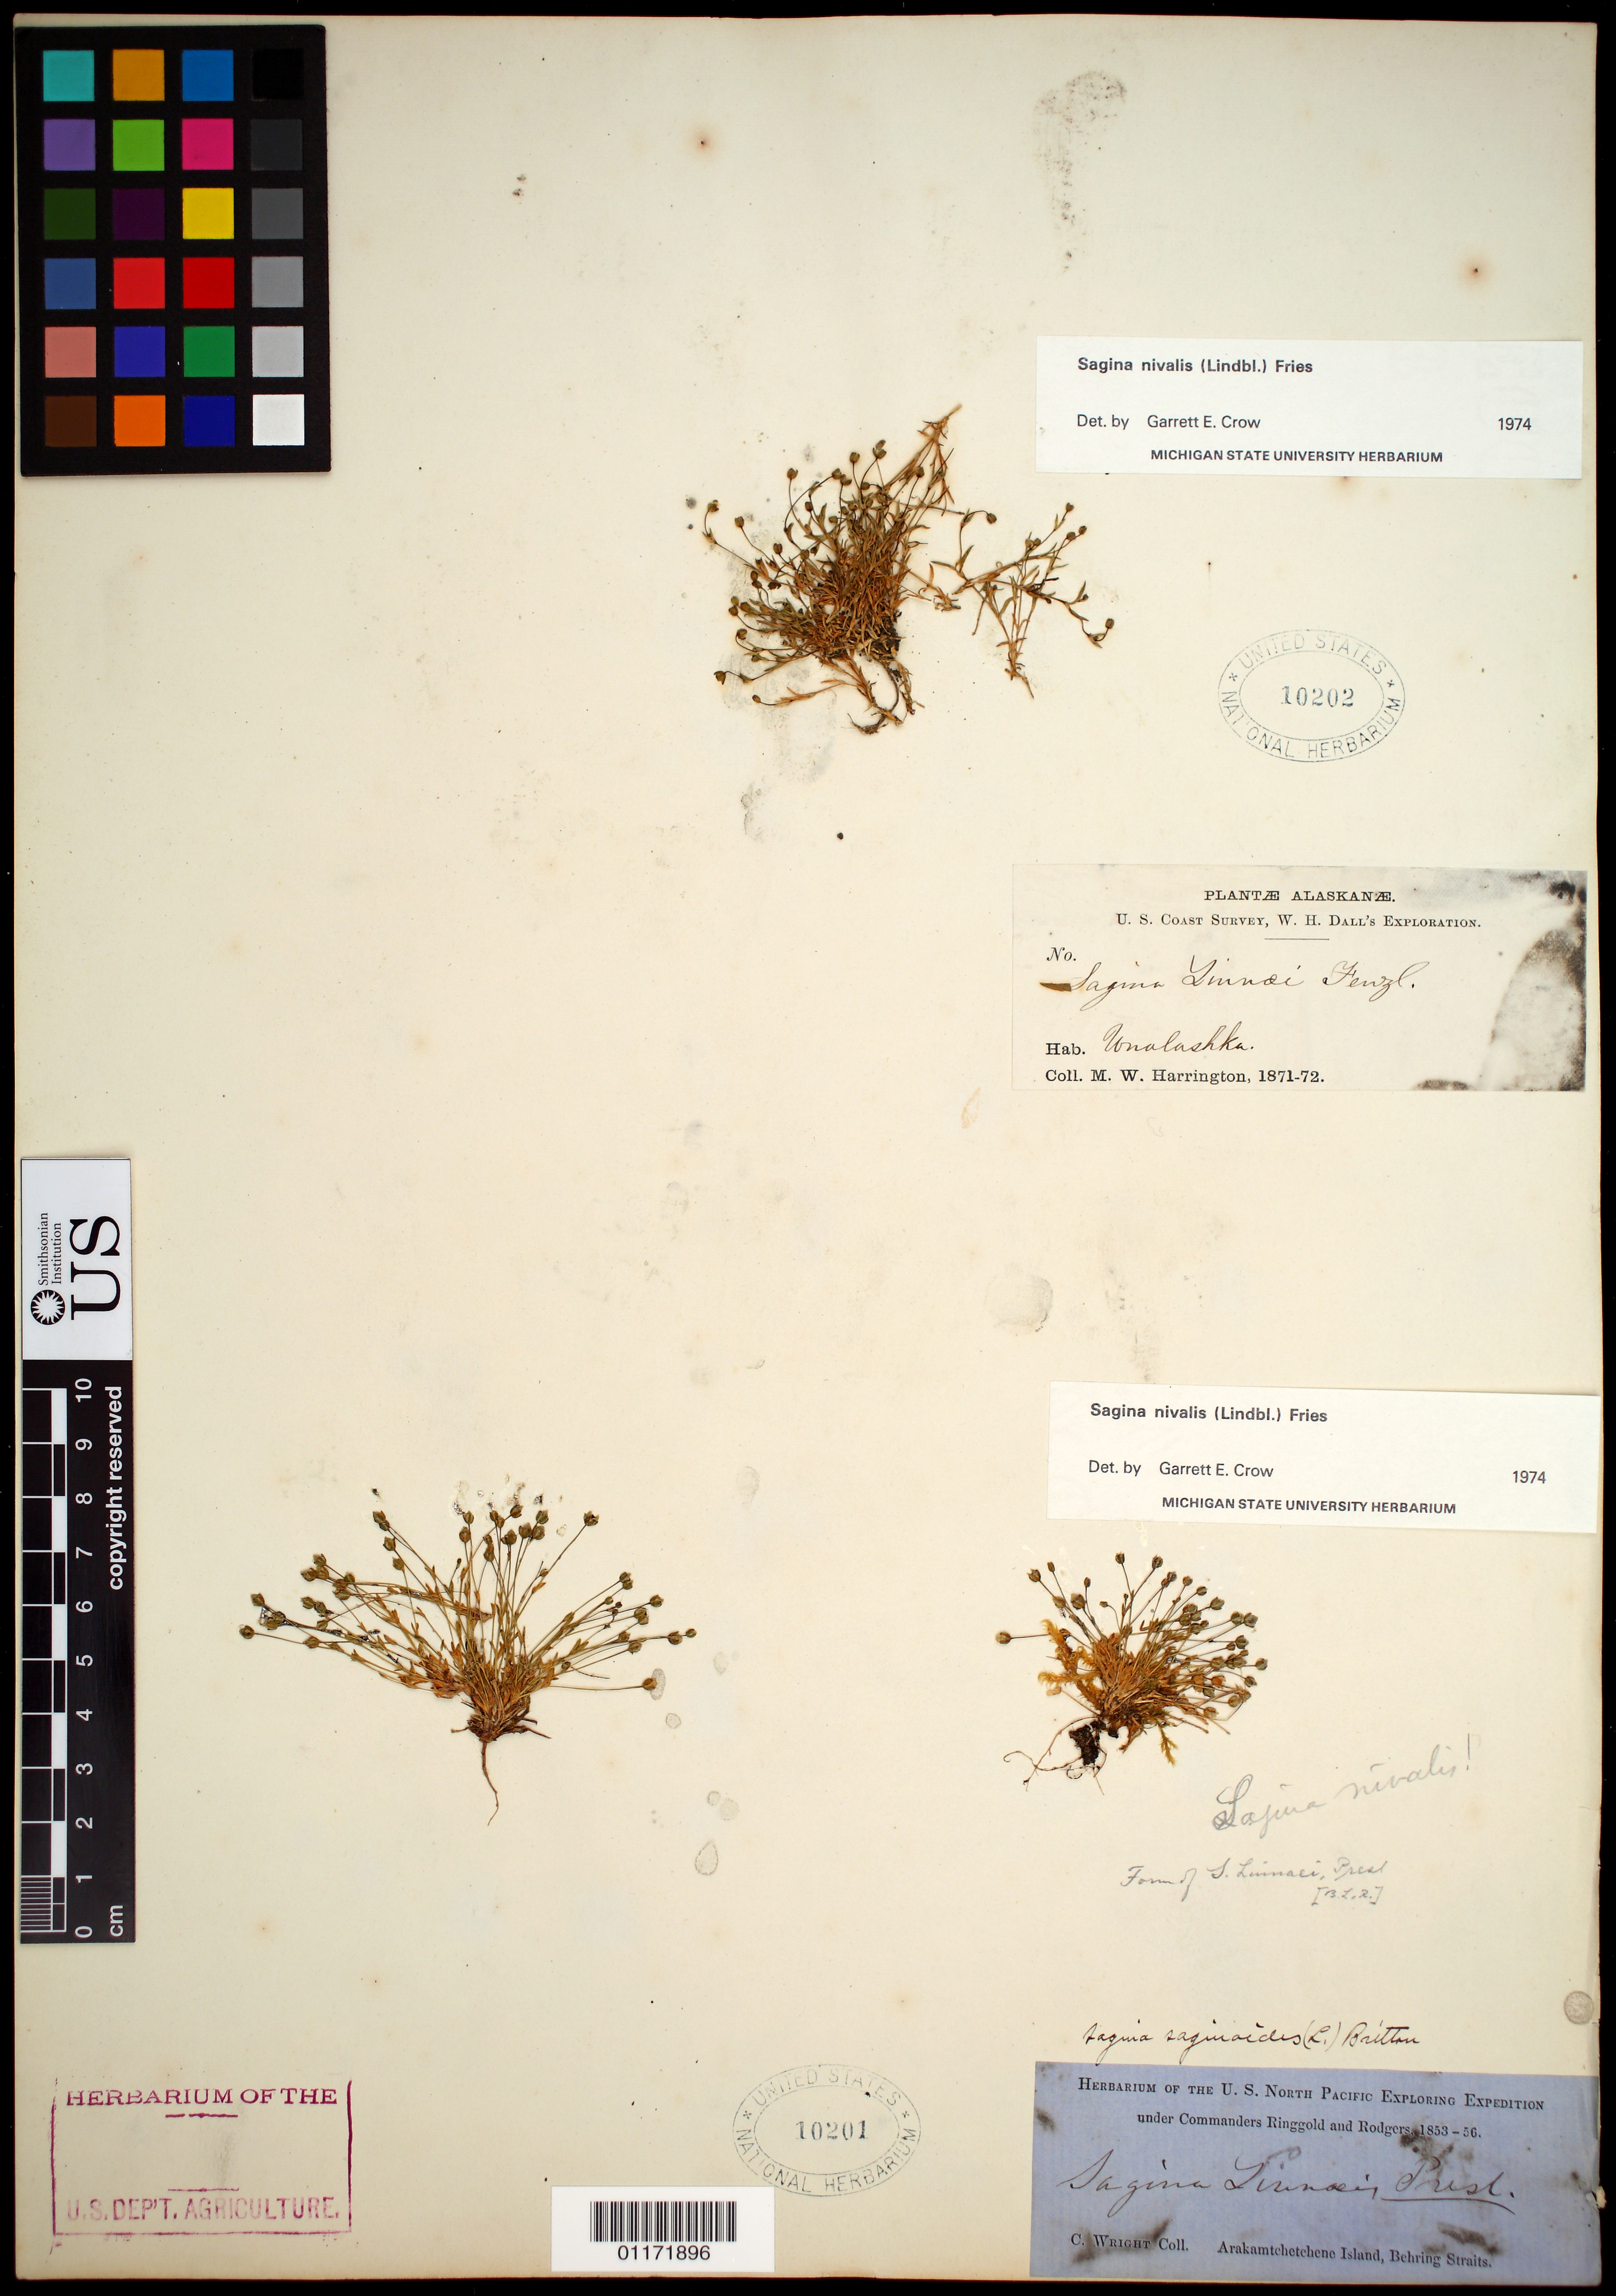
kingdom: Plantae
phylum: Tracheophyta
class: Magnoliopsida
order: Caryophyllales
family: Caryophyllaceae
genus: Sagina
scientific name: Sagina nivalis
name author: (Lindblom) Fr.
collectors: M. W. Harrington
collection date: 1871/1872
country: United States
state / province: Alaska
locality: Unalaska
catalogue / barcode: US 10202-2